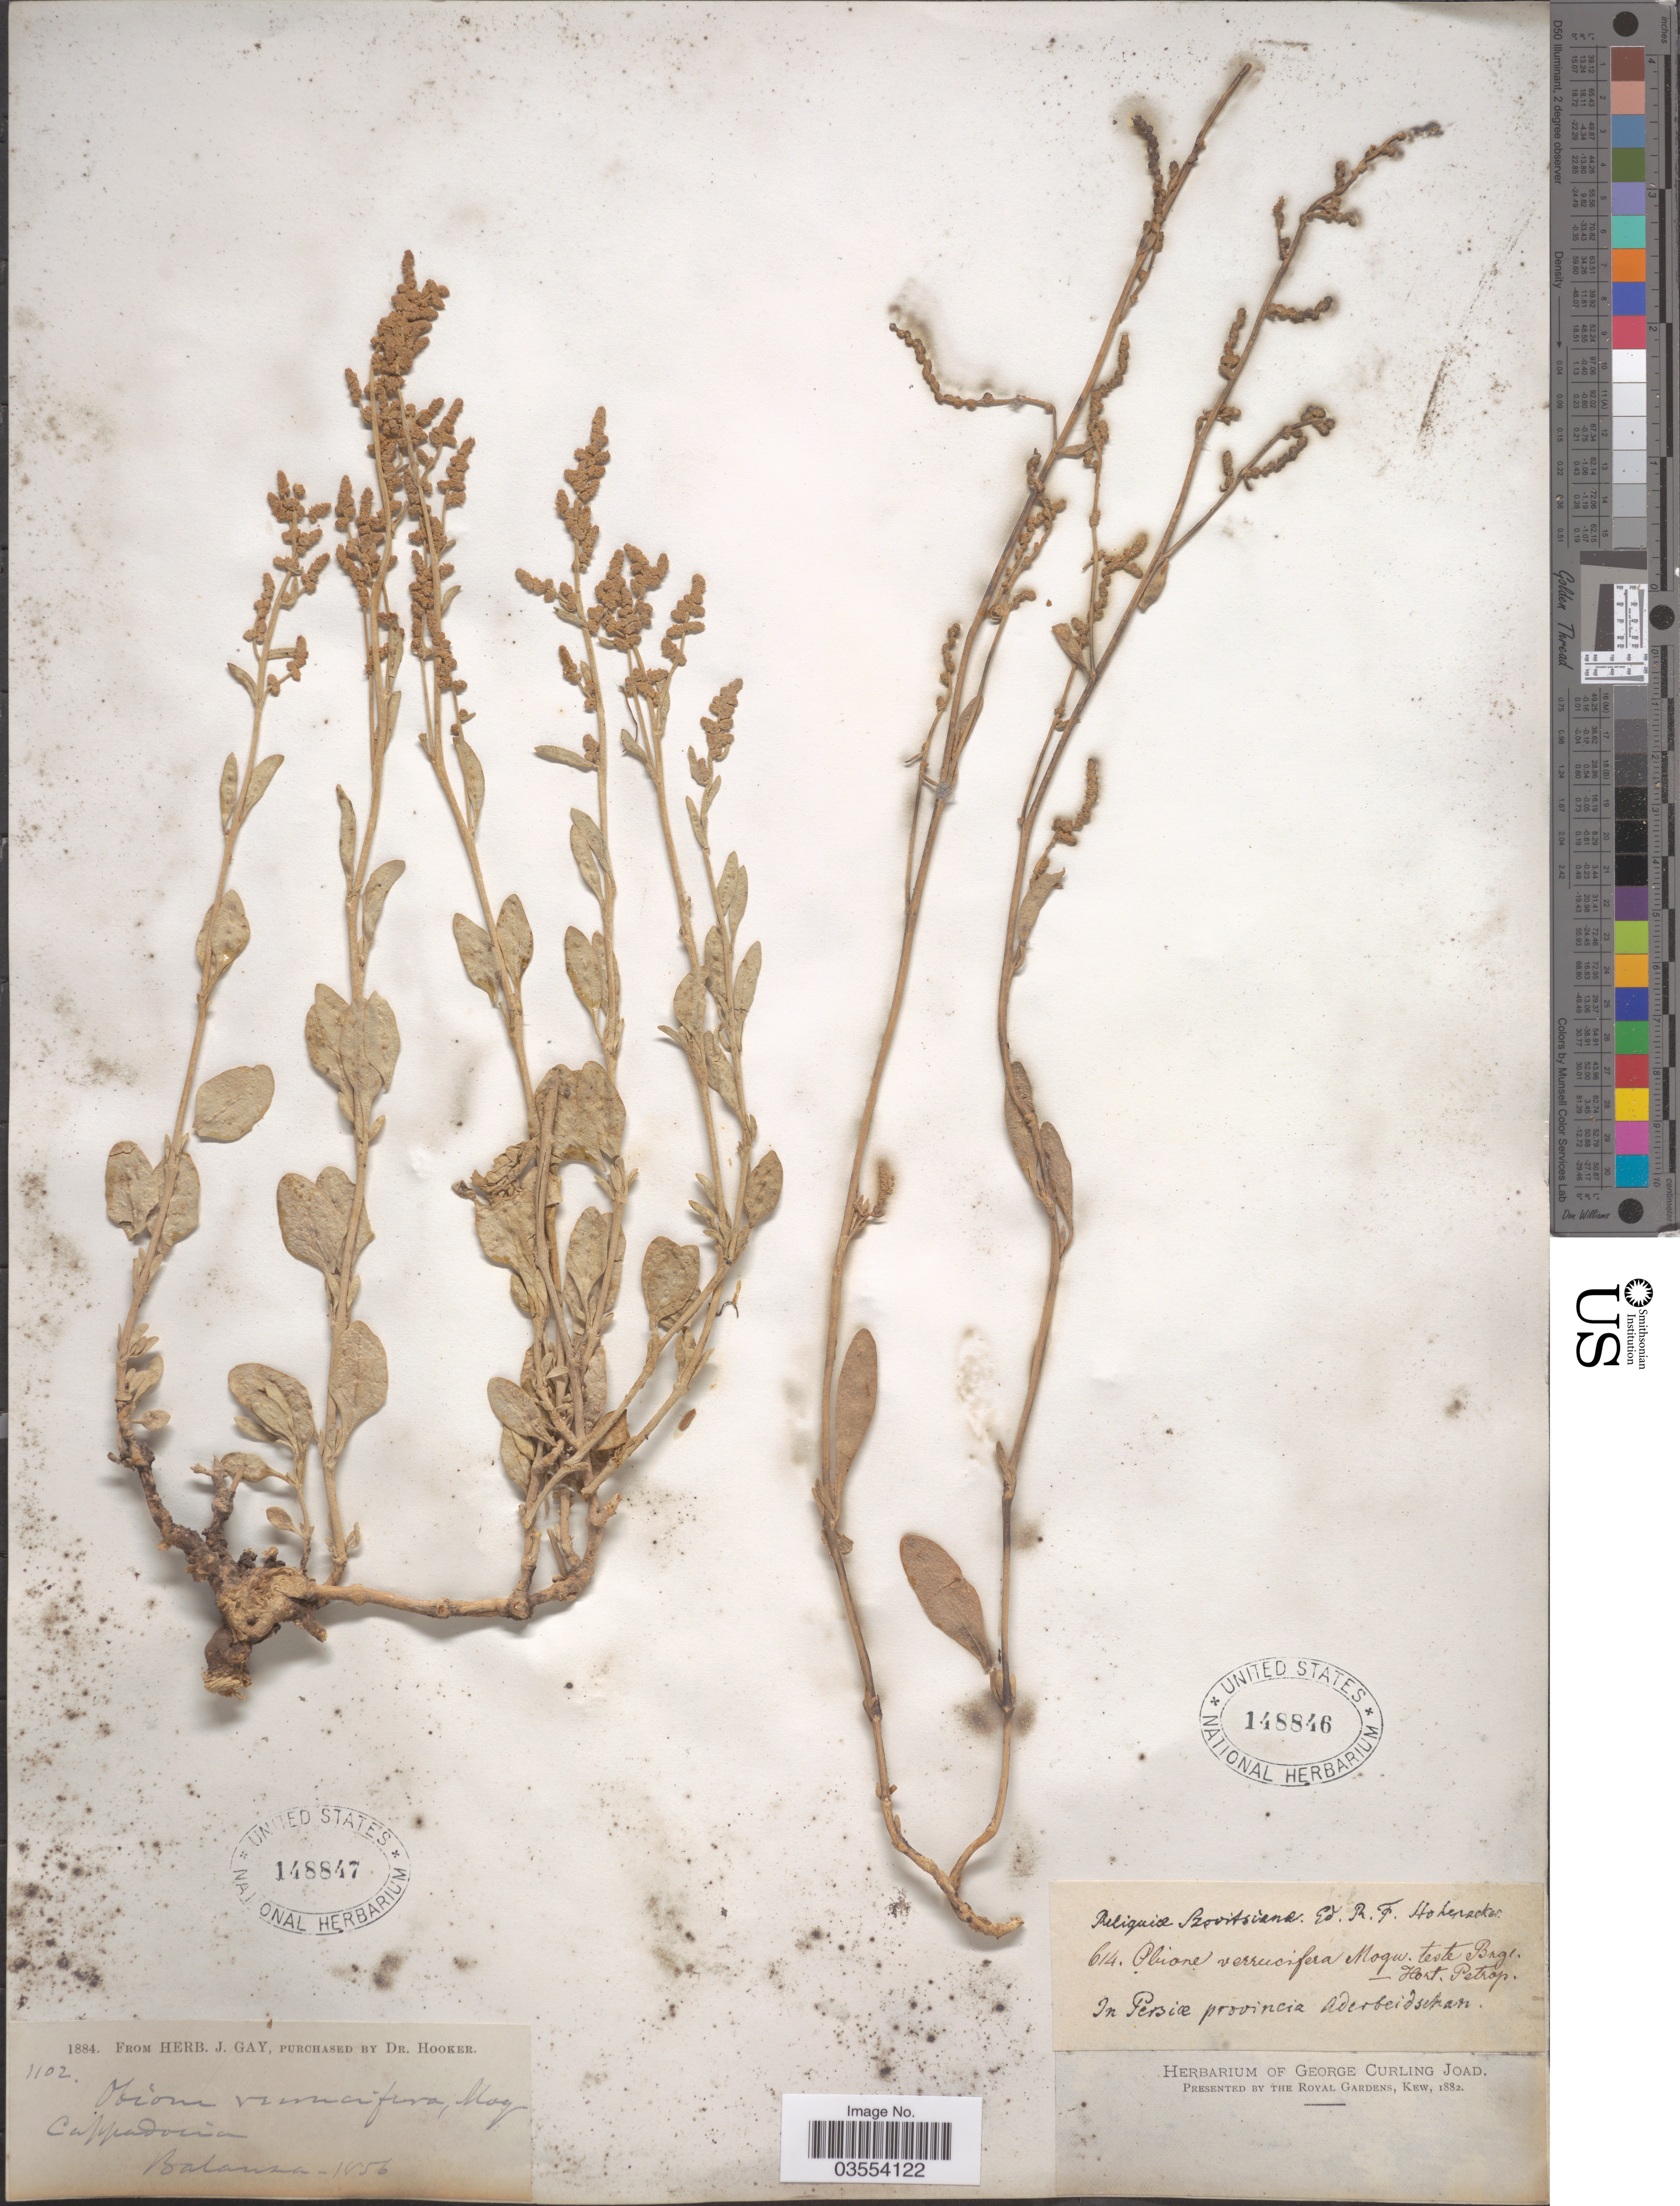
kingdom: Plantae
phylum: Tracheophyta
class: Magnoliopsida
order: Caryophyllales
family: Amaranthaceae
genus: Atriplex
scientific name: Atriplex sp.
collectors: -. Balansa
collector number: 1102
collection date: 1856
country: Turkey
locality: Cappadocia.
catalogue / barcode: US 148847-2